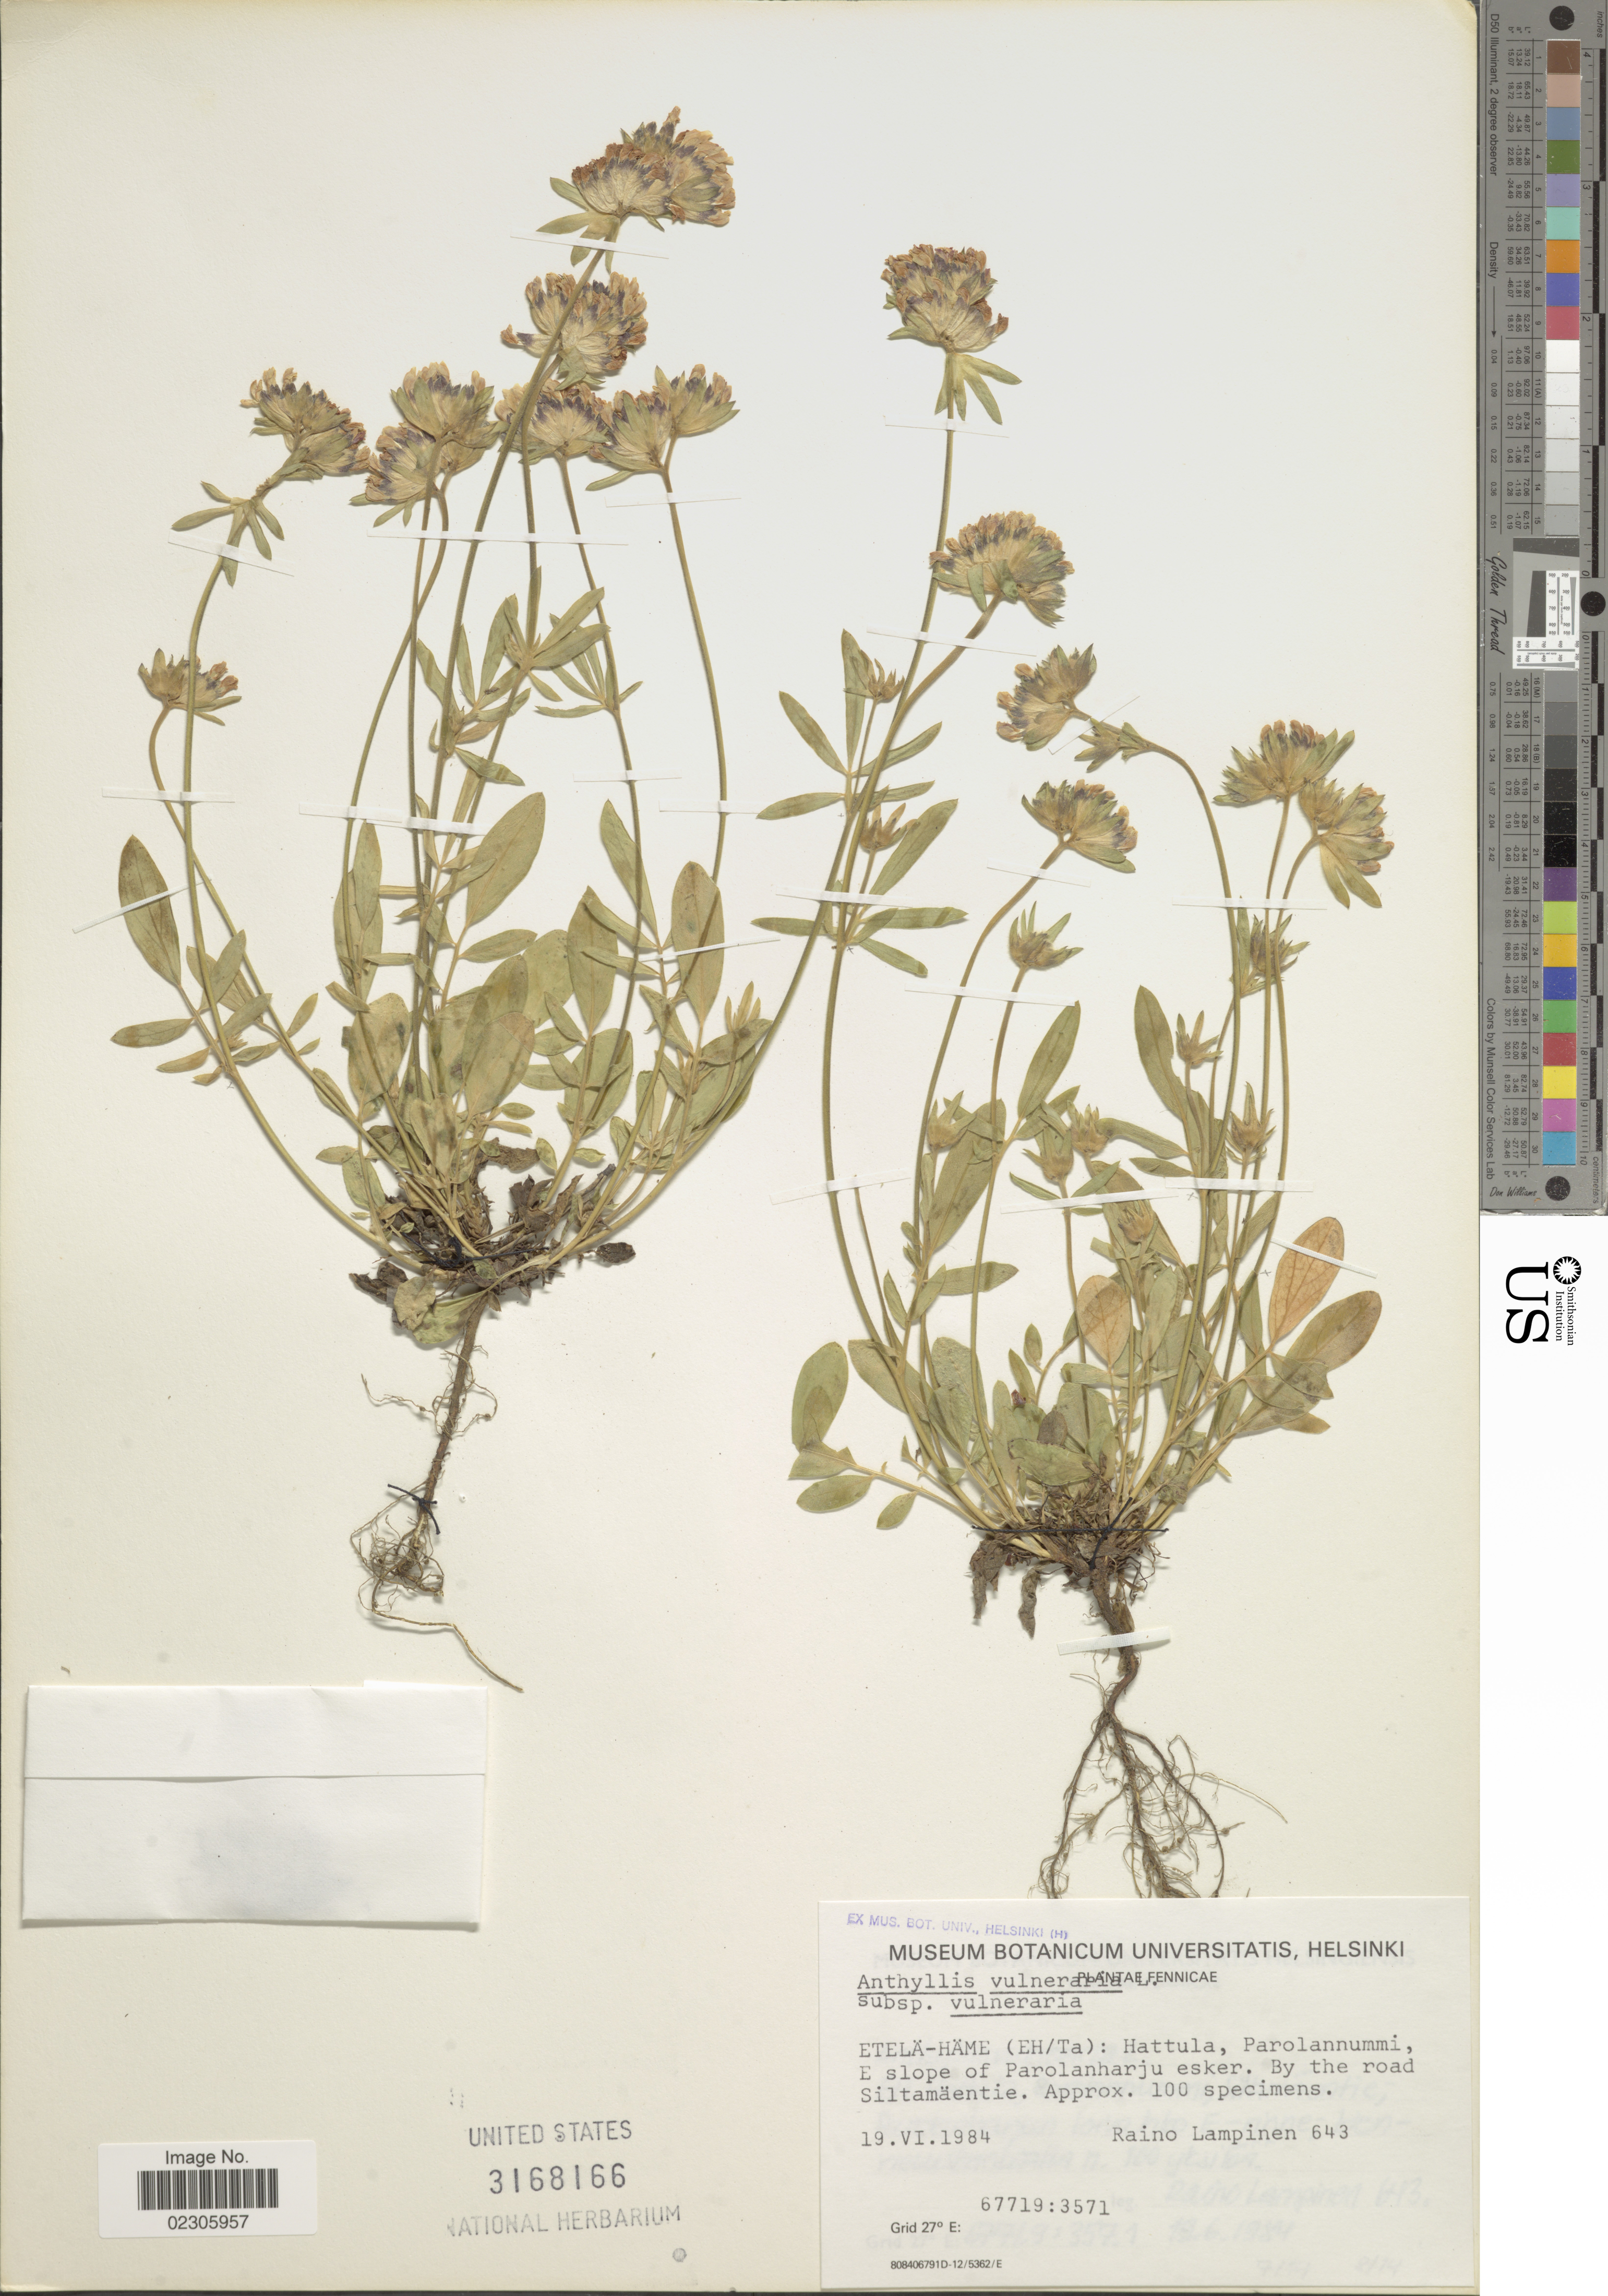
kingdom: Plantae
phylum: Tracheophyta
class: Magnoliopsida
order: Fabales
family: Fabaceae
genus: Anthyllis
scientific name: Anthyllis vulneraria subsp. vulneraria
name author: L.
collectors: R. Lampinen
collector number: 643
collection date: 1984-06-19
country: Finland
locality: Fennicae, Etela-Hame (Eh/Ta), Hattula, Parolannummi, E slope of Parolanharju esker, by the road Siltamaentie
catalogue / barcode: US 3168166